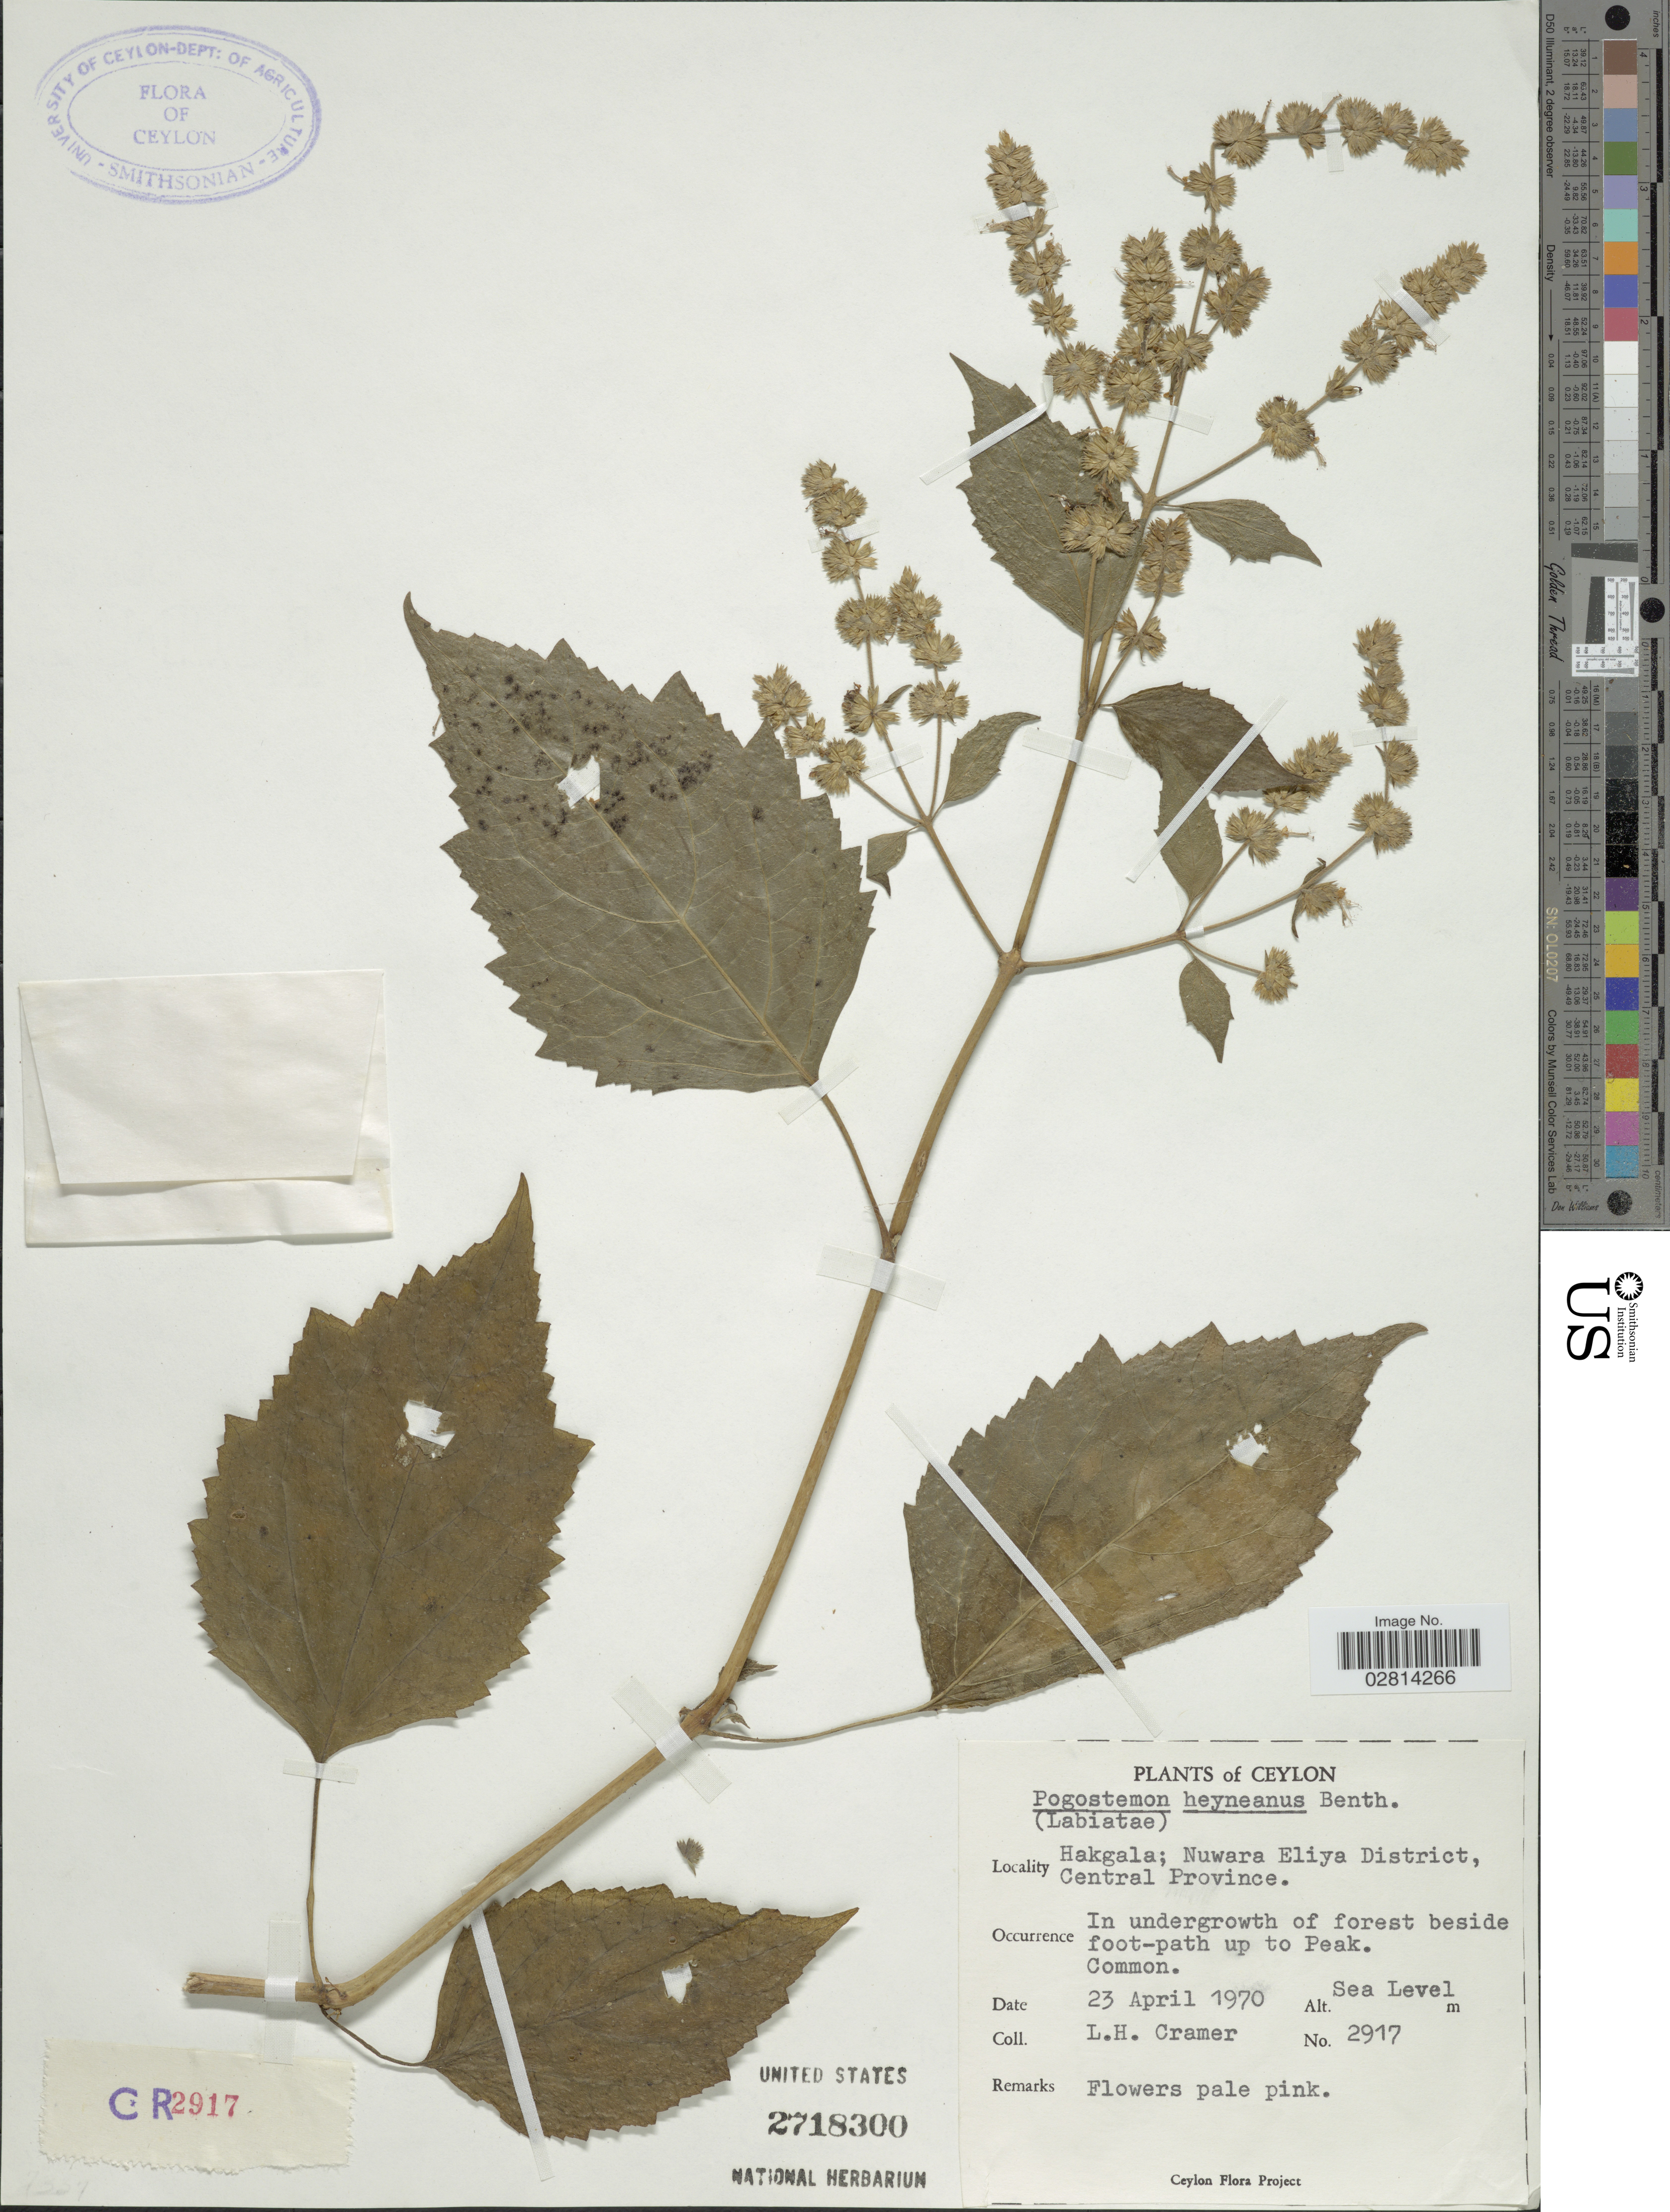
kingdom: Plantae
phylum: Tracheophyta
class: Magnoliopsida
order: Lamiales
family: Lamiaceae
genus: Pogostemon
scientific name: Pogostemon heyneanus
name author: Benth.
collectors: L. H. Cramer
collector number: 2917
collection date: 1970-04-23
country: Sri Lanka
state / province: Central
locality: Ceylon. Hakgala; Nuwara Eliya District.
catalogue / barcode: US 2718300